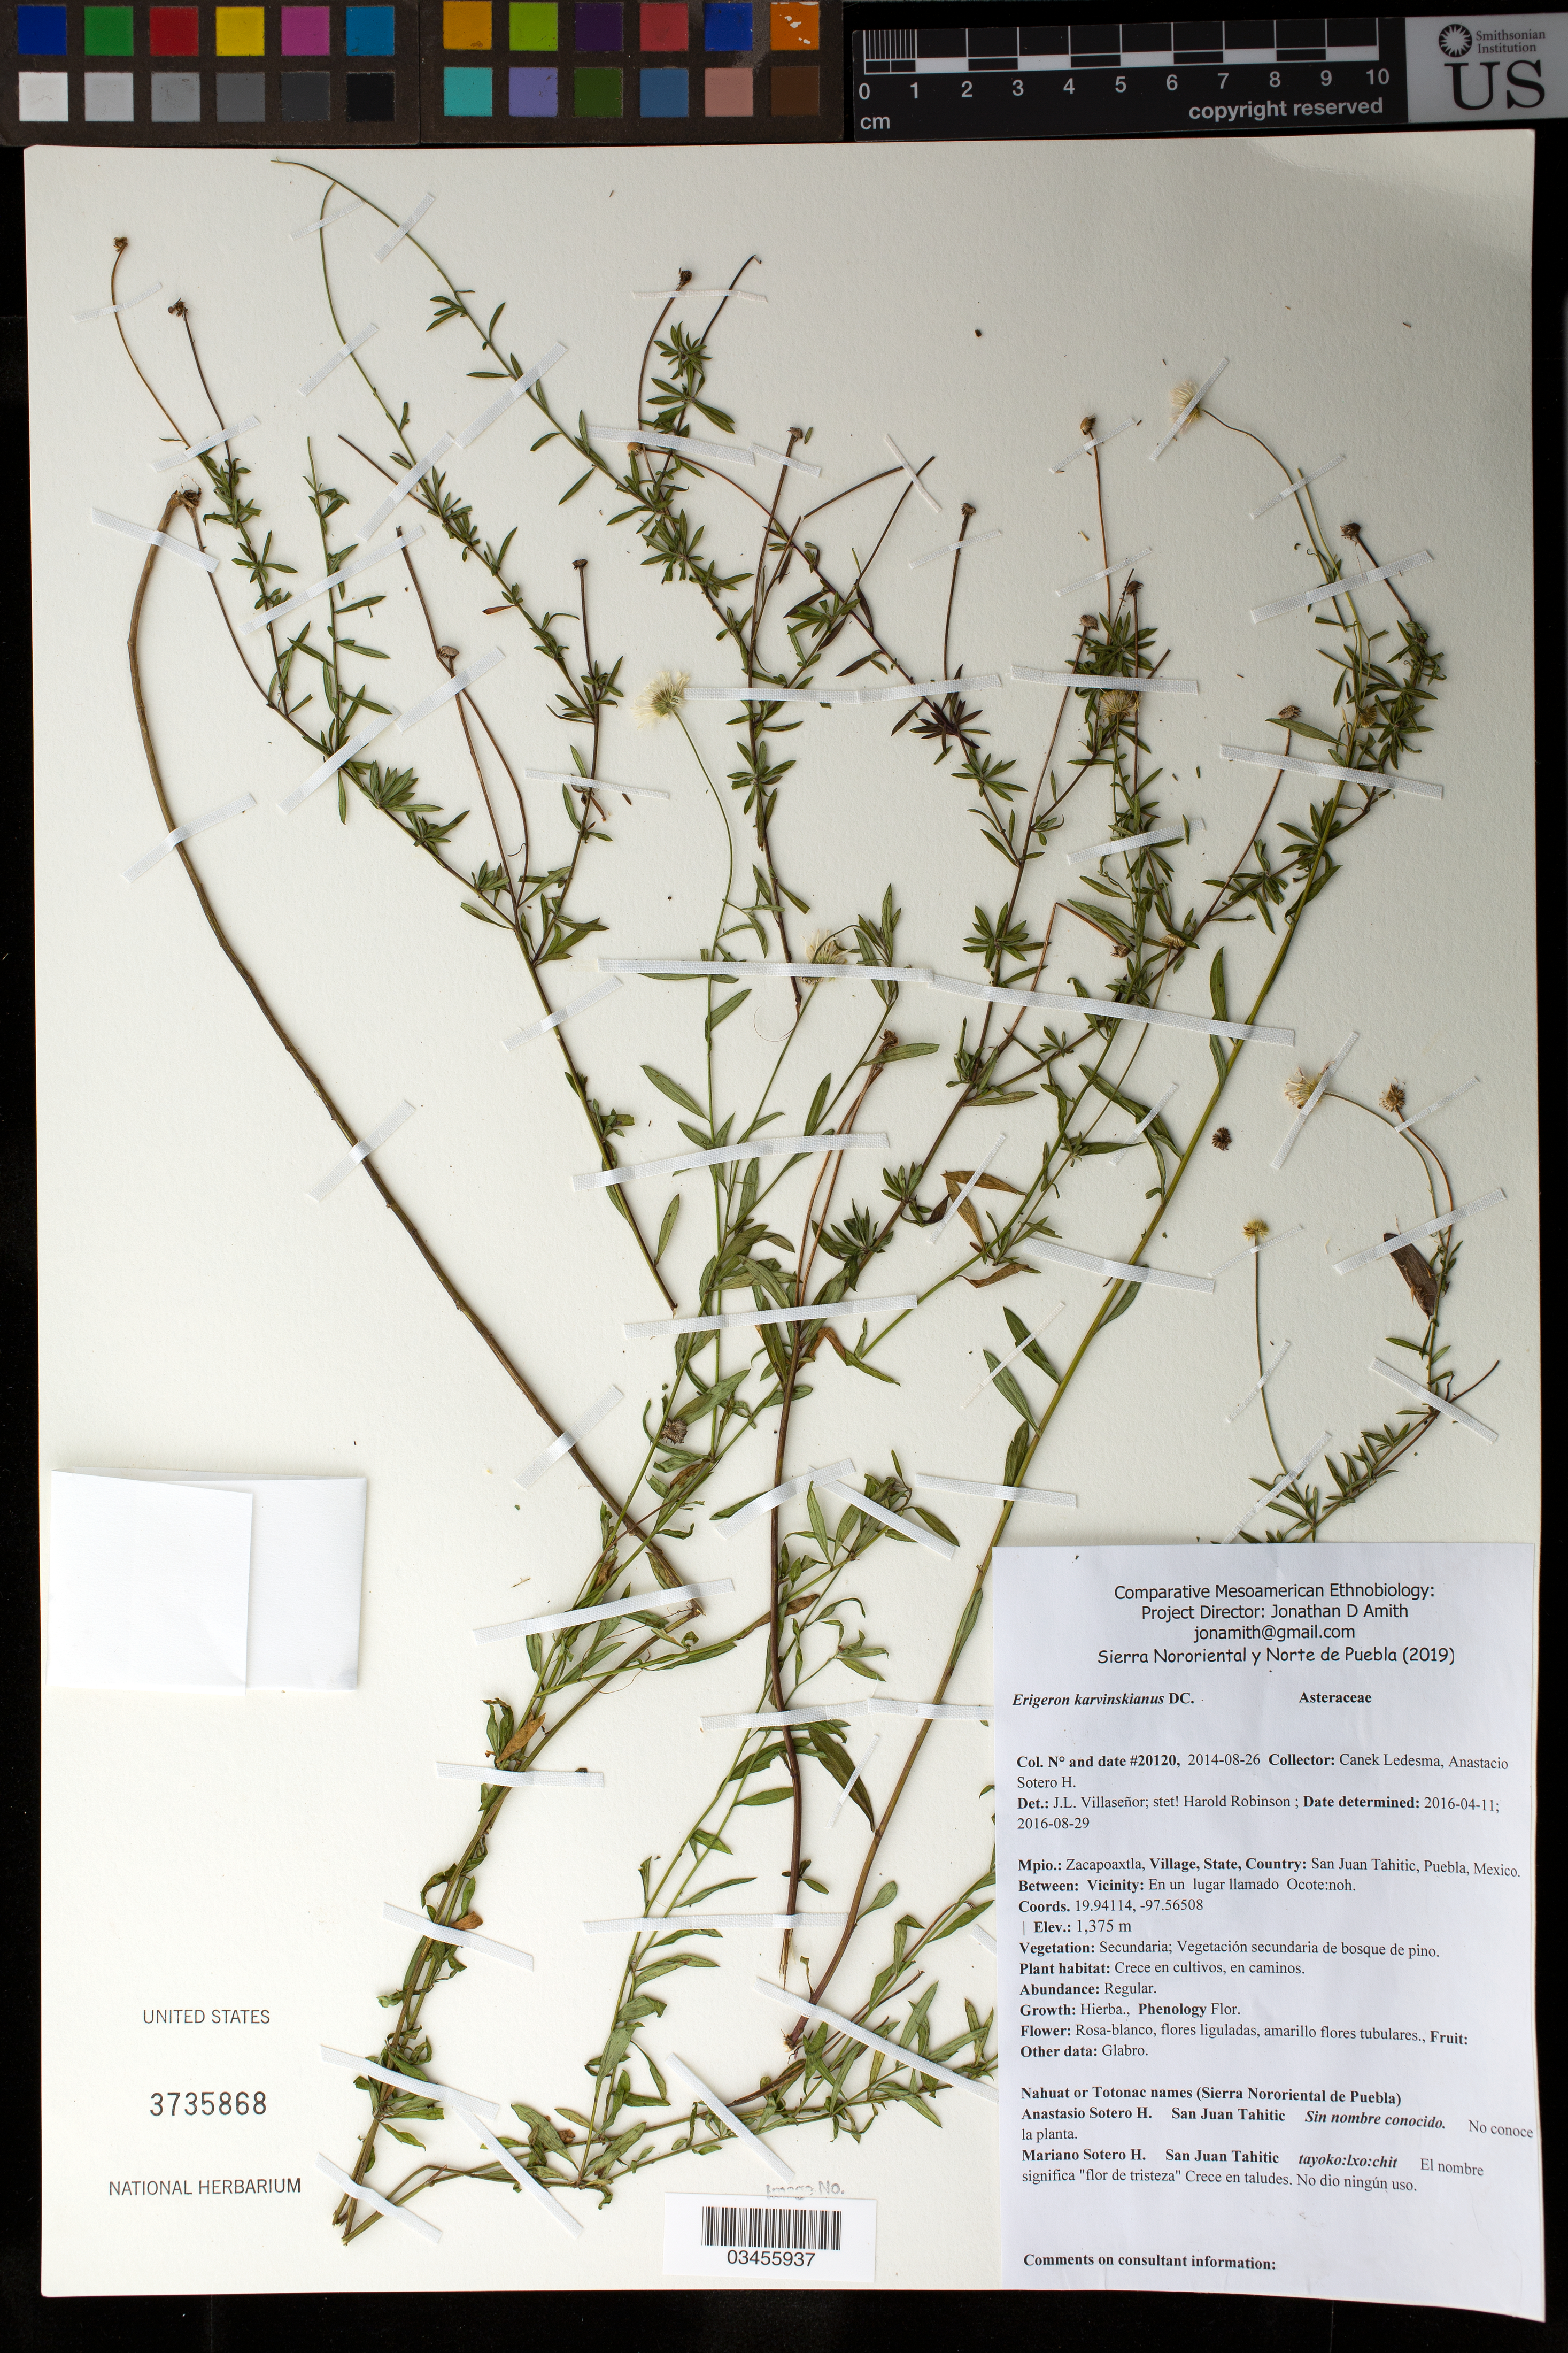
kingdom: Plantae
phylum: Tracheophyta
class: Magnoliopsida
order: Asterales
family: Asteraceae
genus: Erigeron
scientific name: Erigeron karvinskianus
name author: DC.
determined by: Robinson, Harold E., (US)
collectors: Canek Ledesma C.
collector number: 20120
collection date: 2014-08-26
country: México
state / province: Puebla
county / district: Zacapoaxtla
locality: PUEBLO: San Juan Tahitic; LOCALIDAD EXACTA: Place named Ocote:noh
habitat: Vegetación secundaria de bosque de pino; en cultivos, en caminos.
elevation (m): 1375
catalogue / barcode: US 3735868